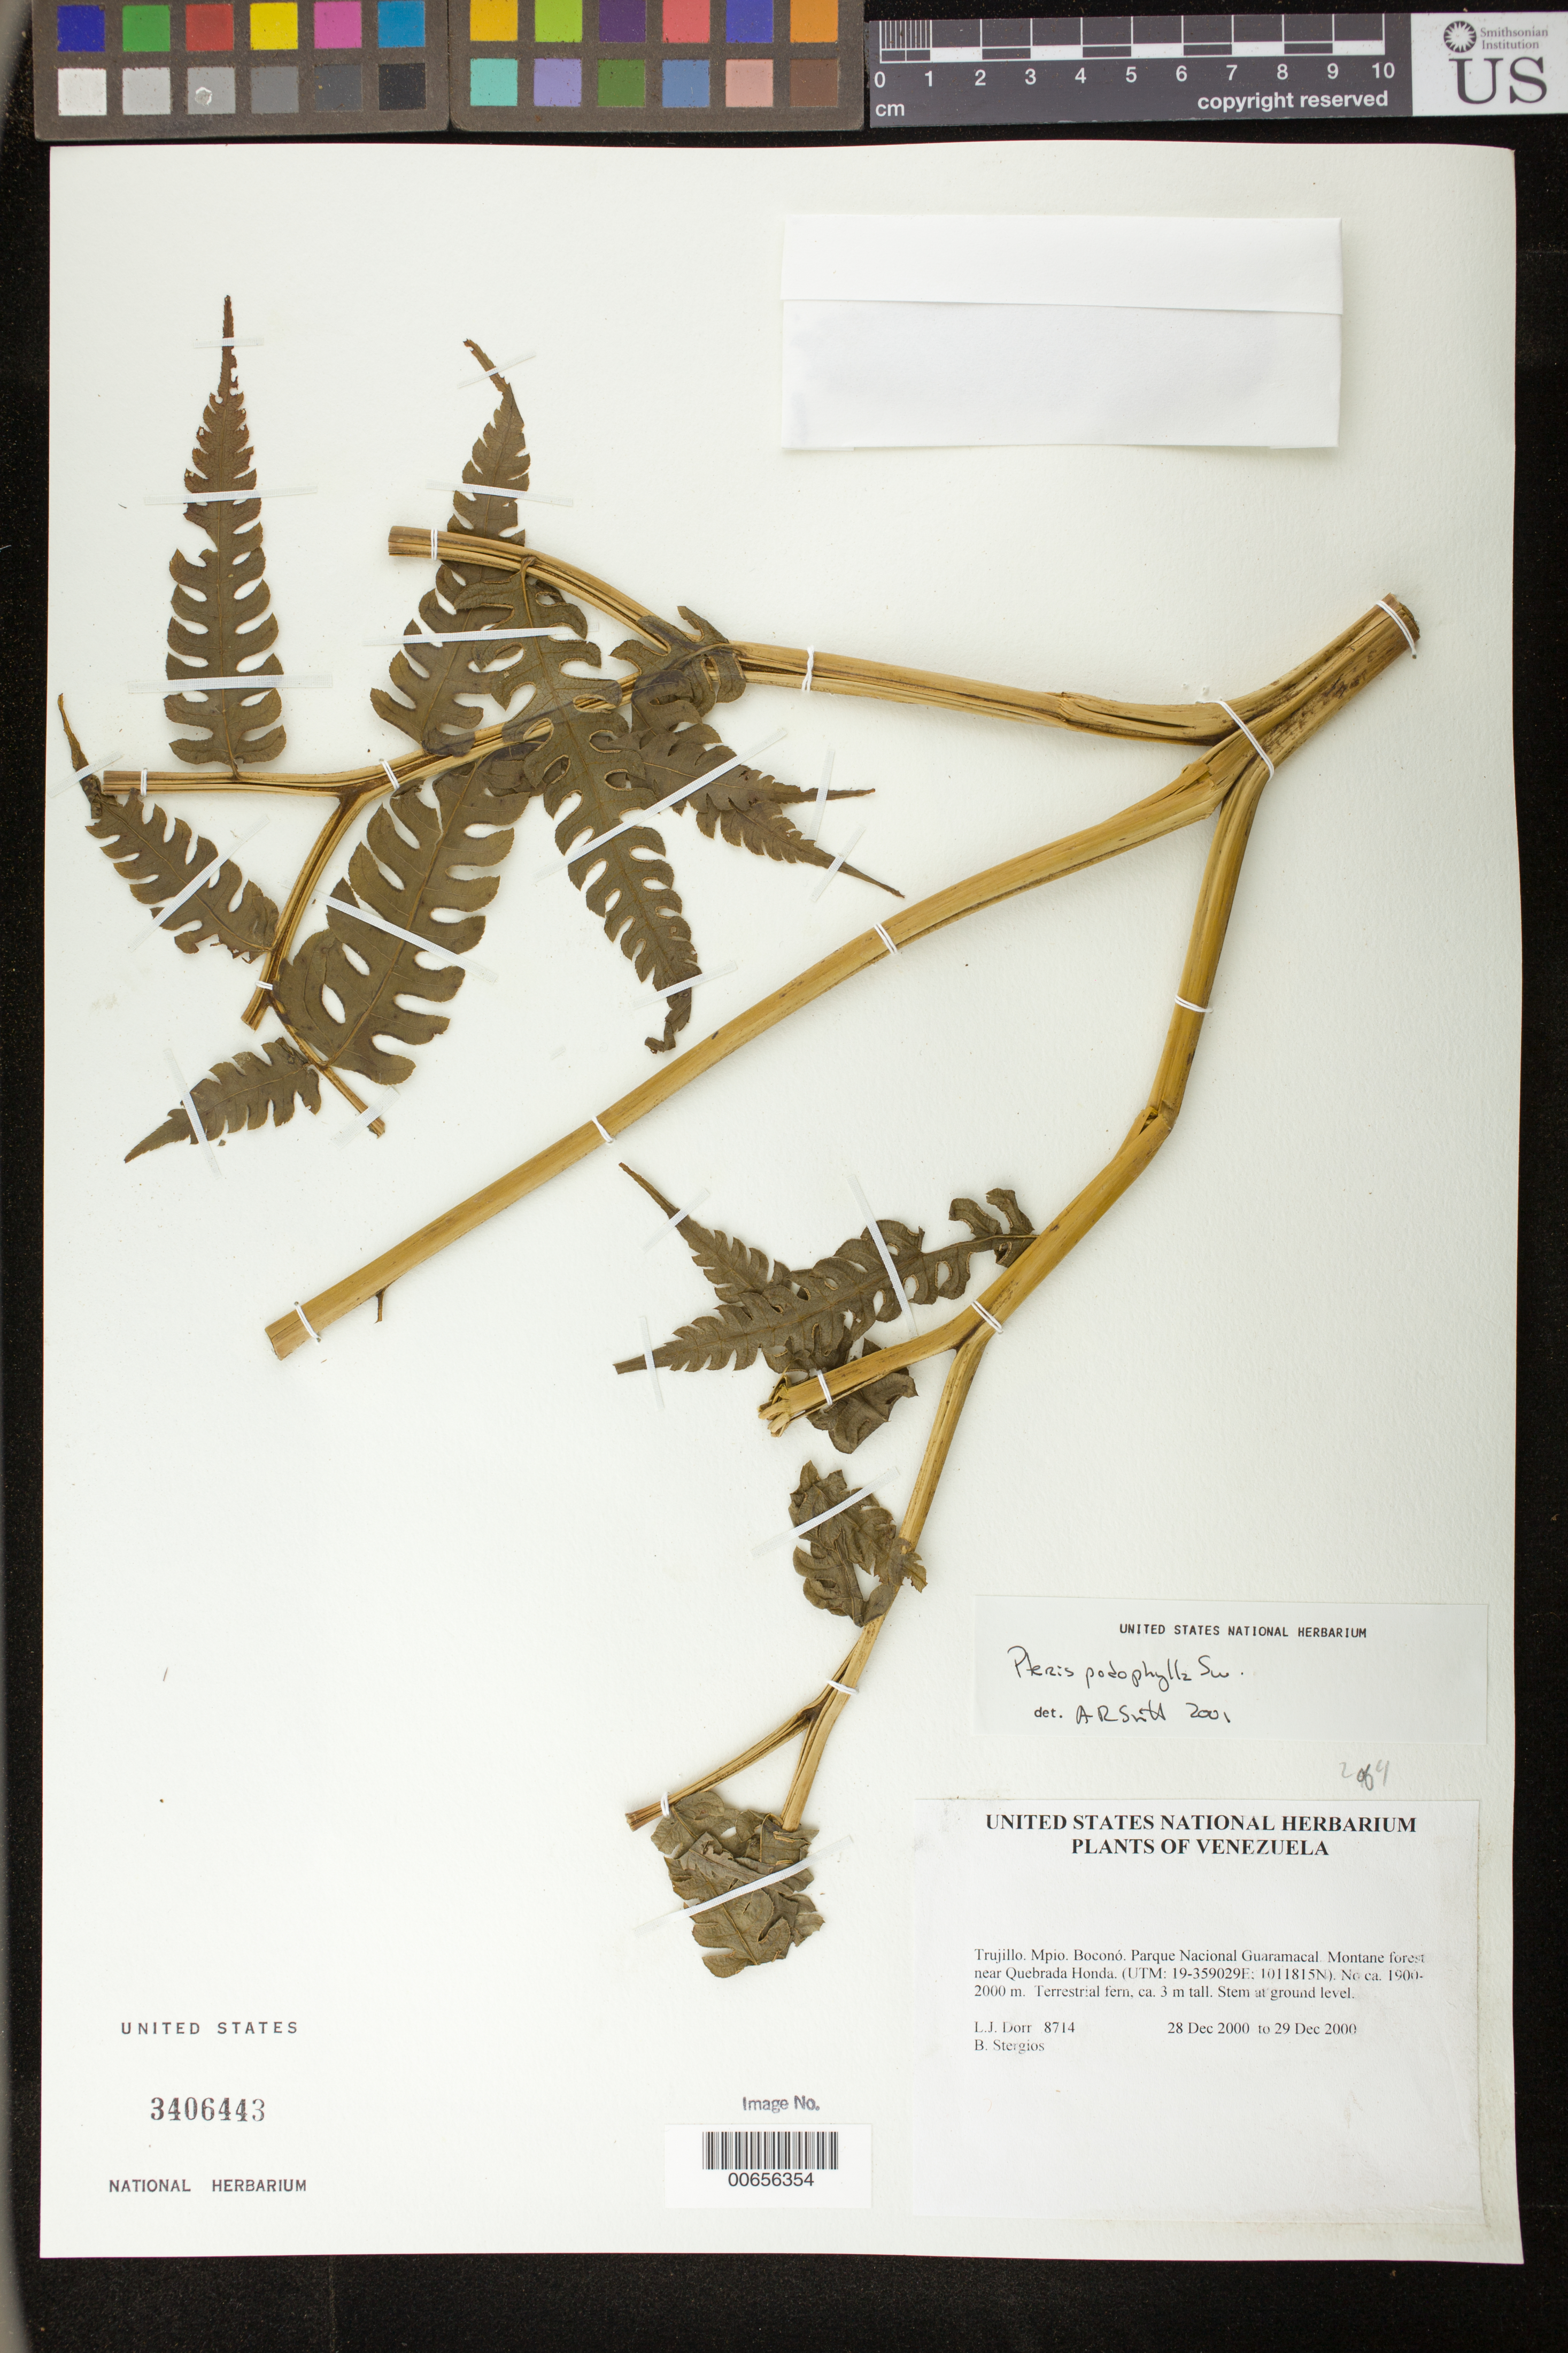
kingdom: Plantae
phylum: Tracheophyta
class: Polypodiopsida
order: Polypodiales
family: Pteridaceae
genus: Pteris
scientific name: Pteris podophylla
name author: Sw.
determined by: Smith, Alan R., (UC)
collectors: L. J. Dorr & B. G. Stergios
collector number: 8714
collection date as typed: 28 Dec 2000 to 29 Dec 2000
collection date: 2000-12-28/2000-12-29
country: Venezuela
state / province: Trujillo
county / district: Boconó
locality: Parque Nacional Guaramacal near Quebrada Honda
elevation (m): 1900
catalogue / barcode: US 3406443